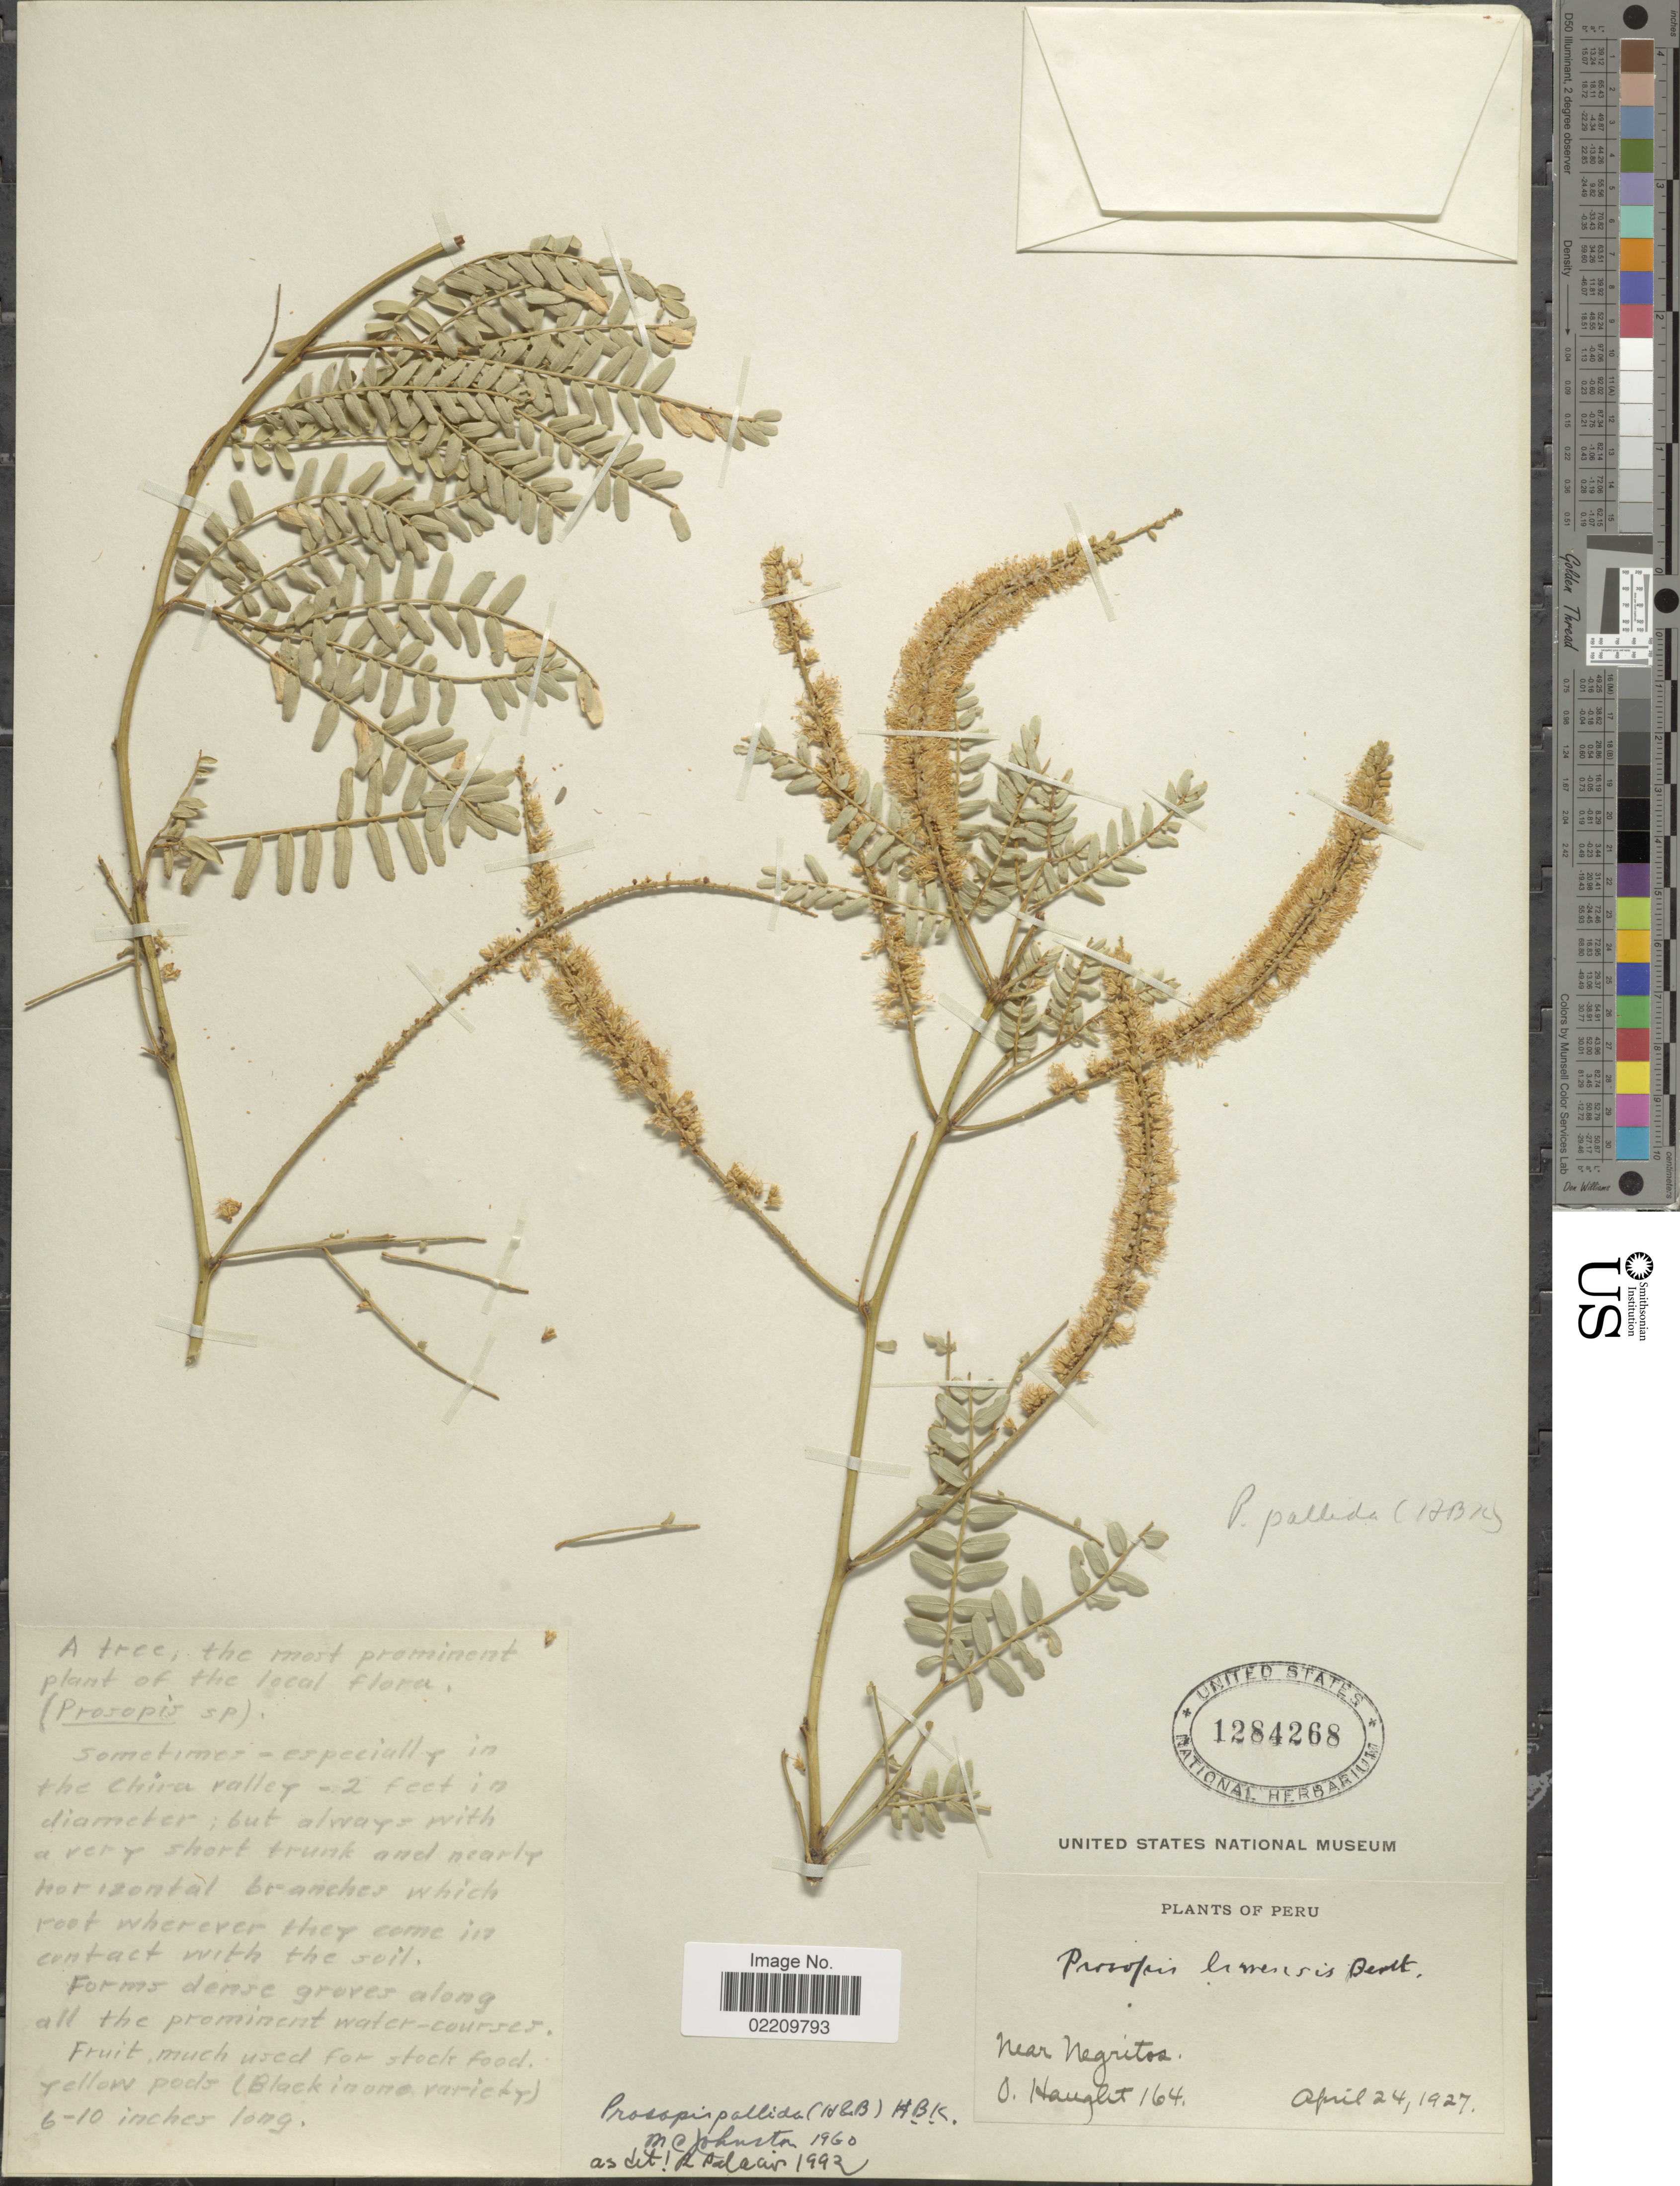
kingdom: Plantae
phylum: Tracheophyta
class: Magnoliopsida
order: Fabales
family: Fabaceae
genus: Neltuma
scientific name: Neltuma pallida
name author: (Humb. & Bonpl. ex Willd.) C. E. Hughes & G.P. Lewis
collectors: O. Haught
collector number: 164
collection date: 1927-04-24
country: Peru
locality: Near Negritos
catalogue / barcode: US 1284268